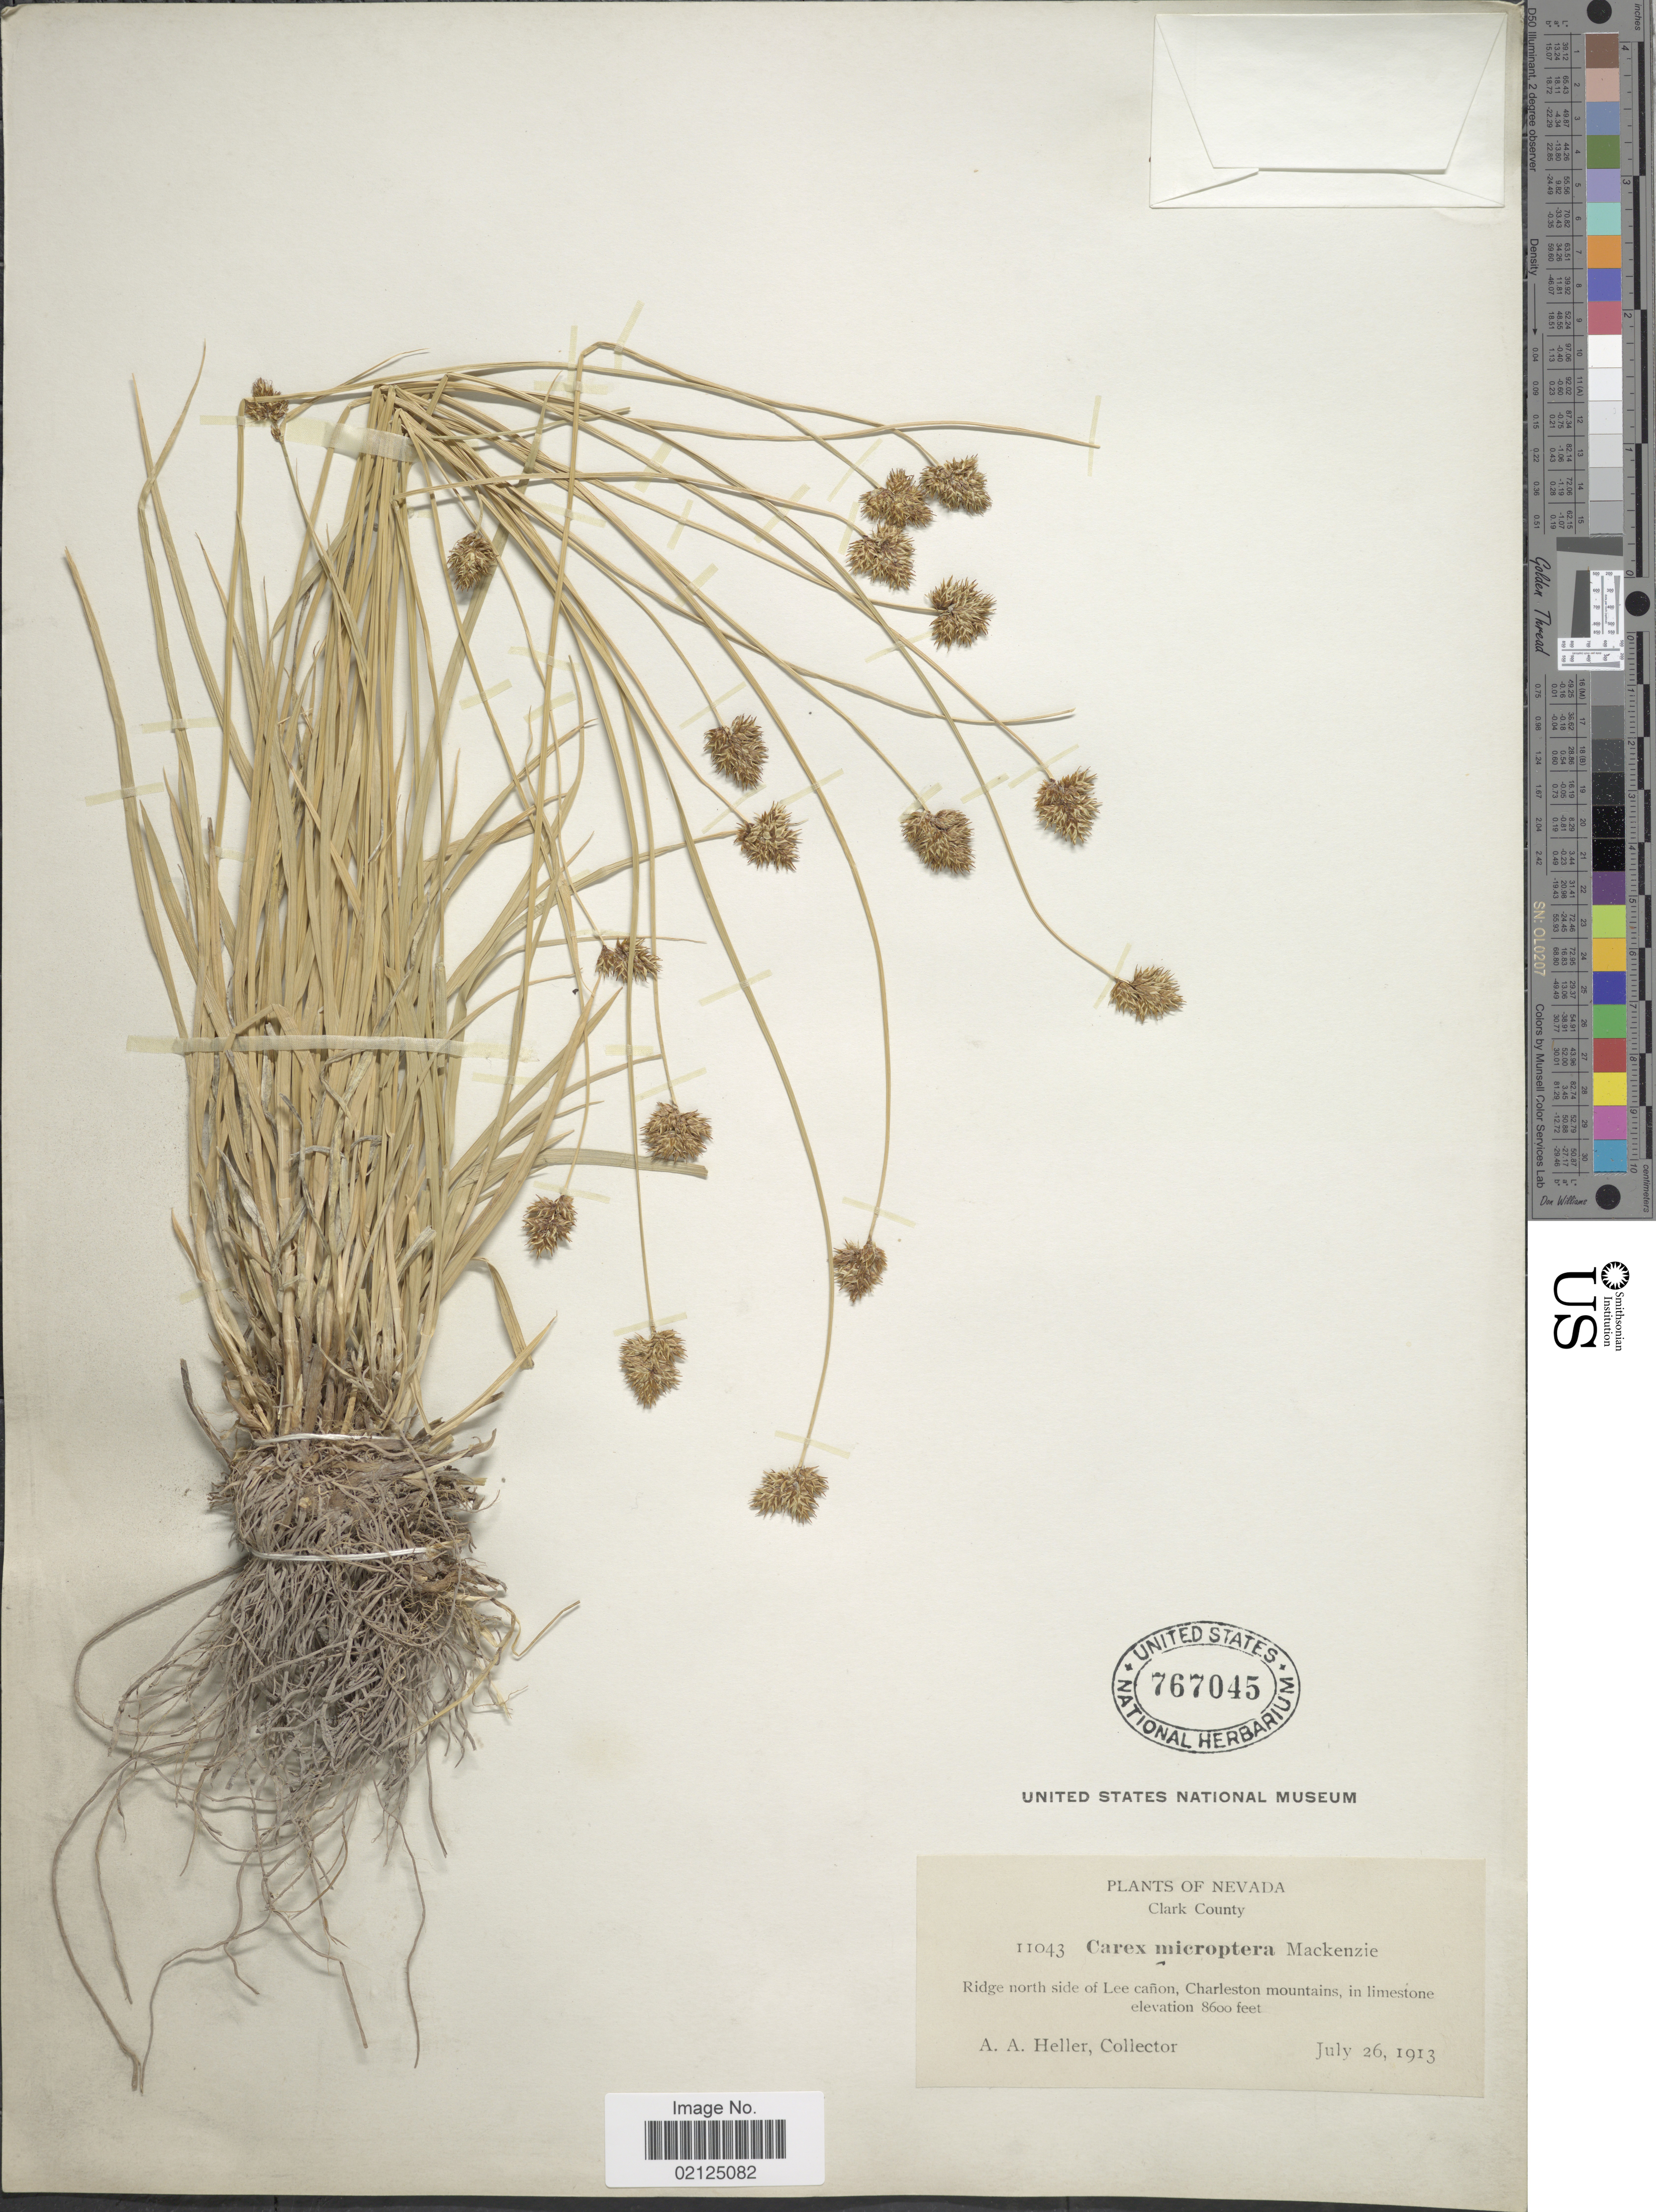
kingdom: Plantae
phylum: Tracheophyta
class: Liliopsida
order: Poales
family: Cyperaceae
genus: Carex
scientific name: Carex microptera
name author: Mack.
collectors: A. A. Heller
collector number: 11043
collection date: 1913-07-26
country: United States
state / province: Nevada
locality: Clark County, Ridge north side of Lee cañon, Charleston mountains, in limestone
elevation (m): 2621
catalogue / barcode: US 767045